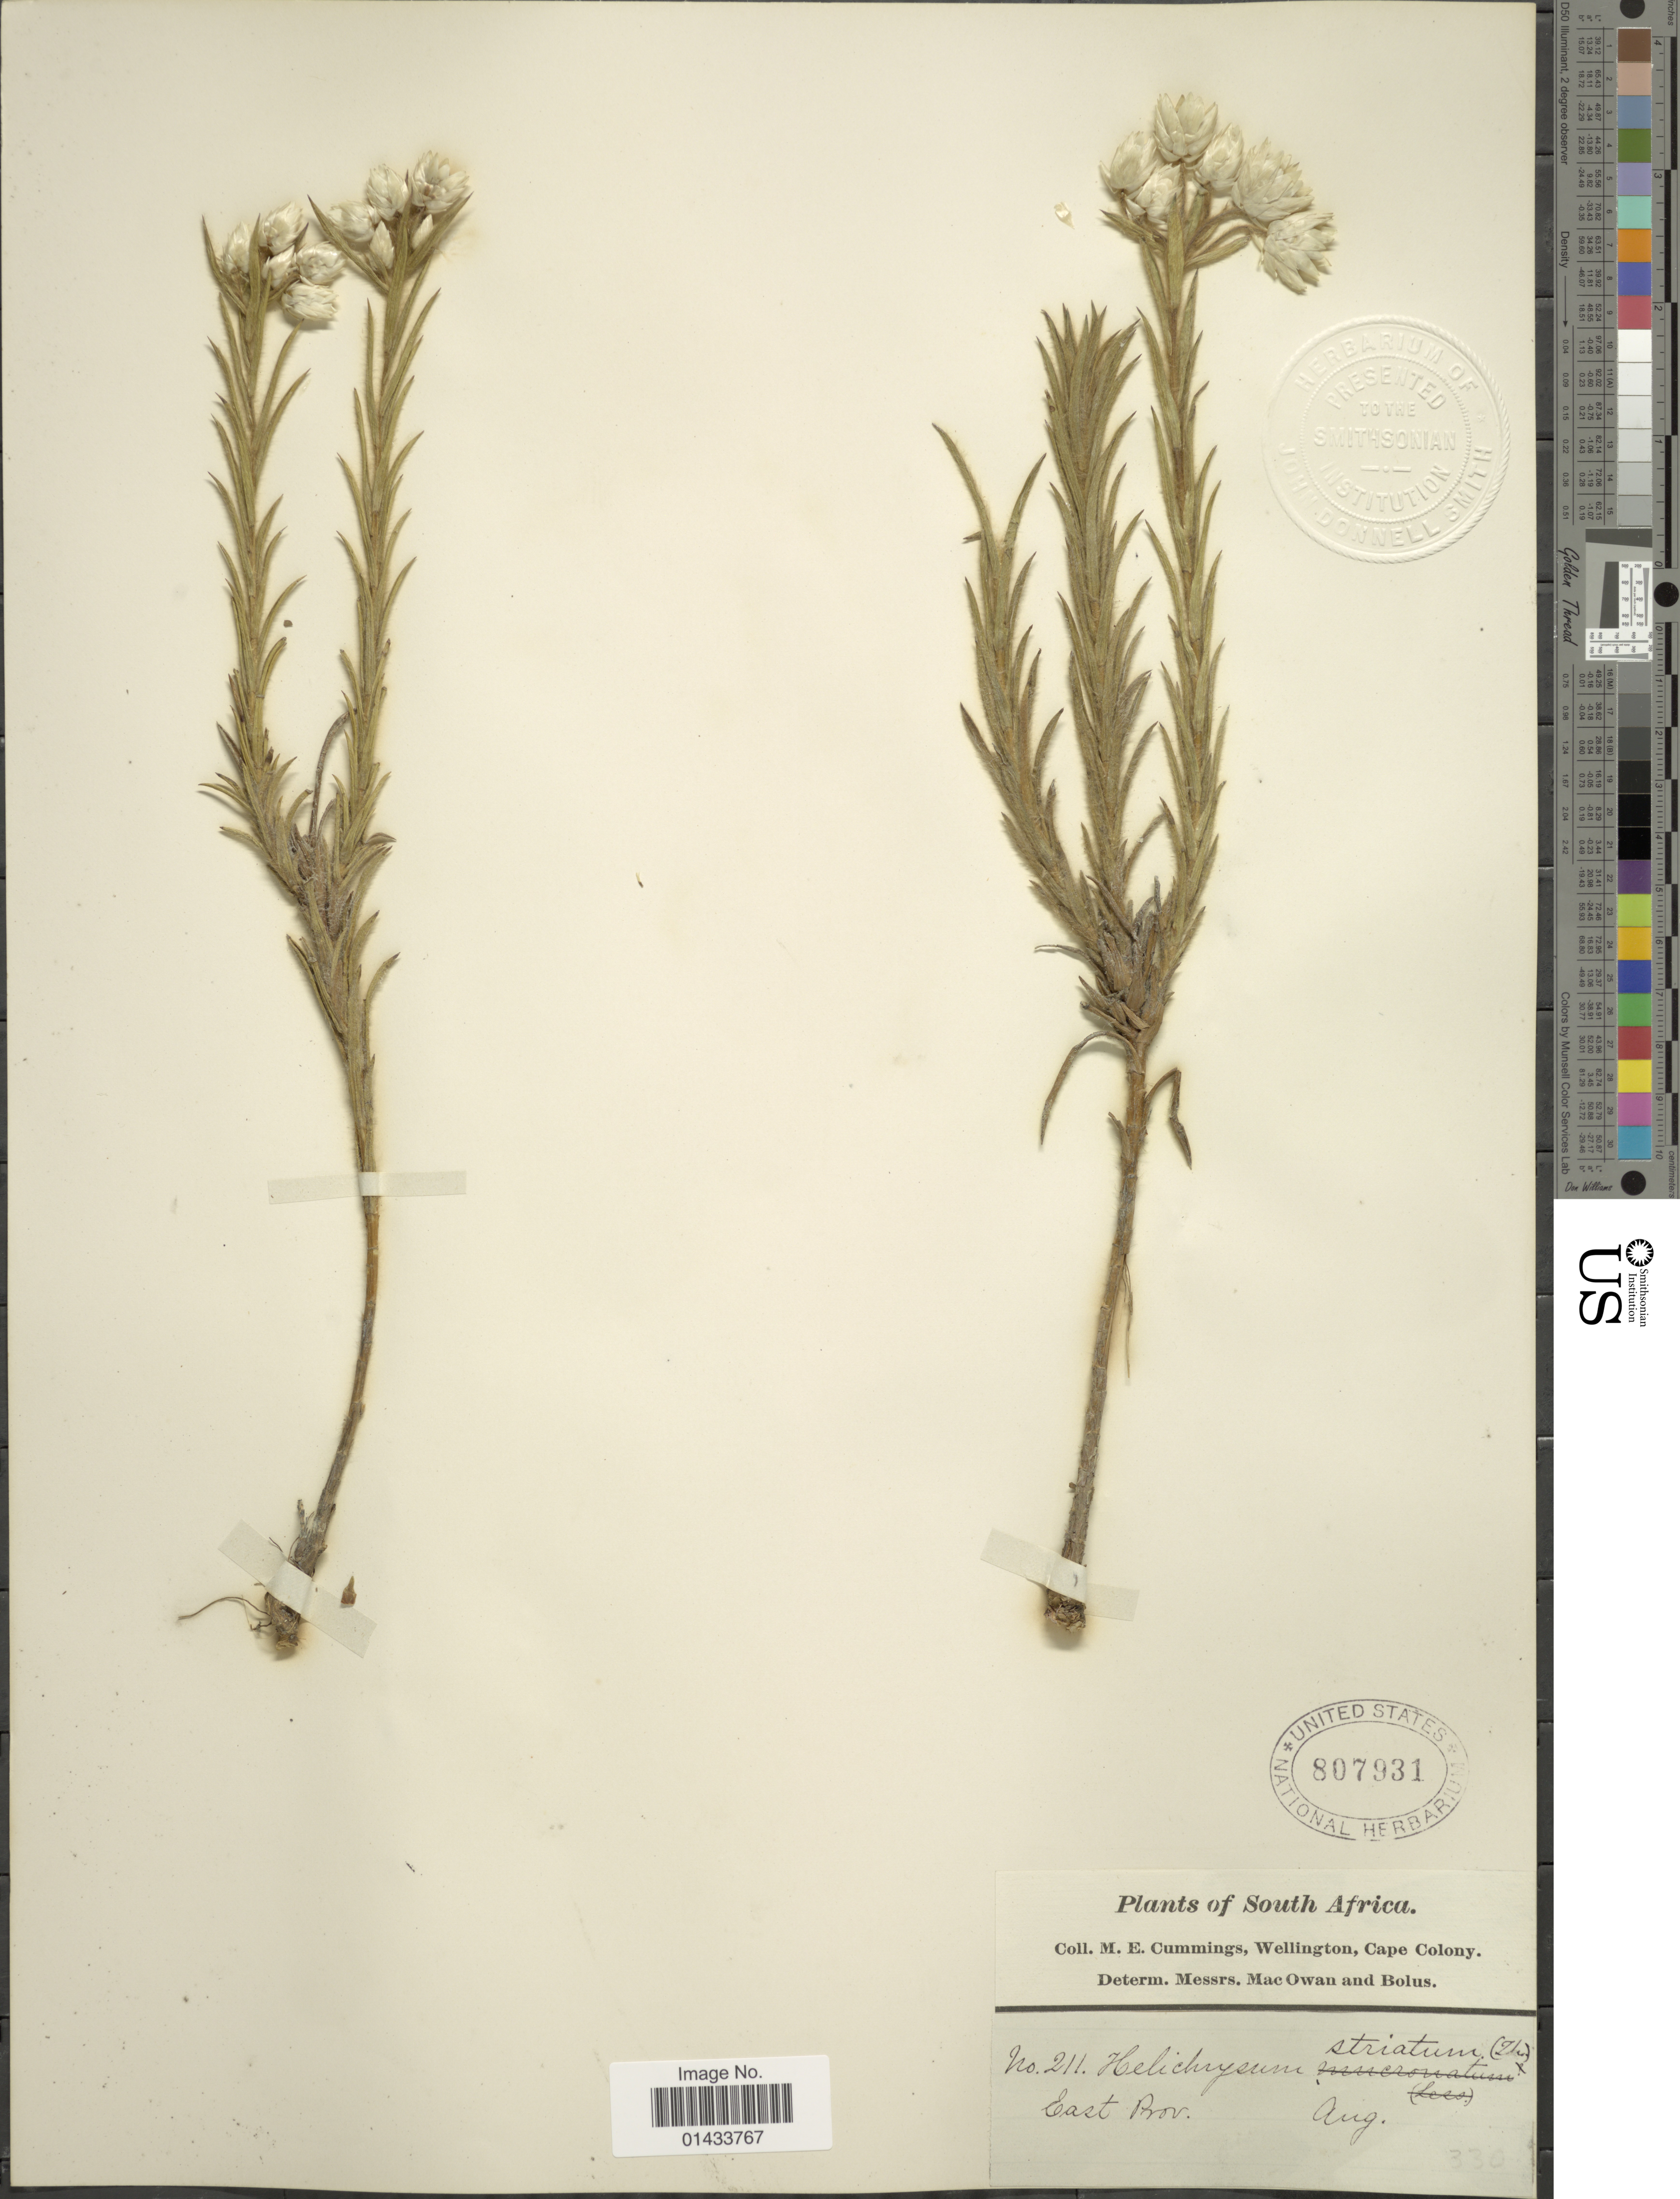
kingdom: Plantae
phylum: Tracheophyta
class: Magnoliopsida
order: Asterales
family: Asteraceae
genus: Helichrysum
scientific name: Helichrysum striatum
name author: A. Cunn.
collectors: M. E. Cummings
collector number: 211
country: South Africa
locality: East Prov.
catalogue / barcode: US 807931